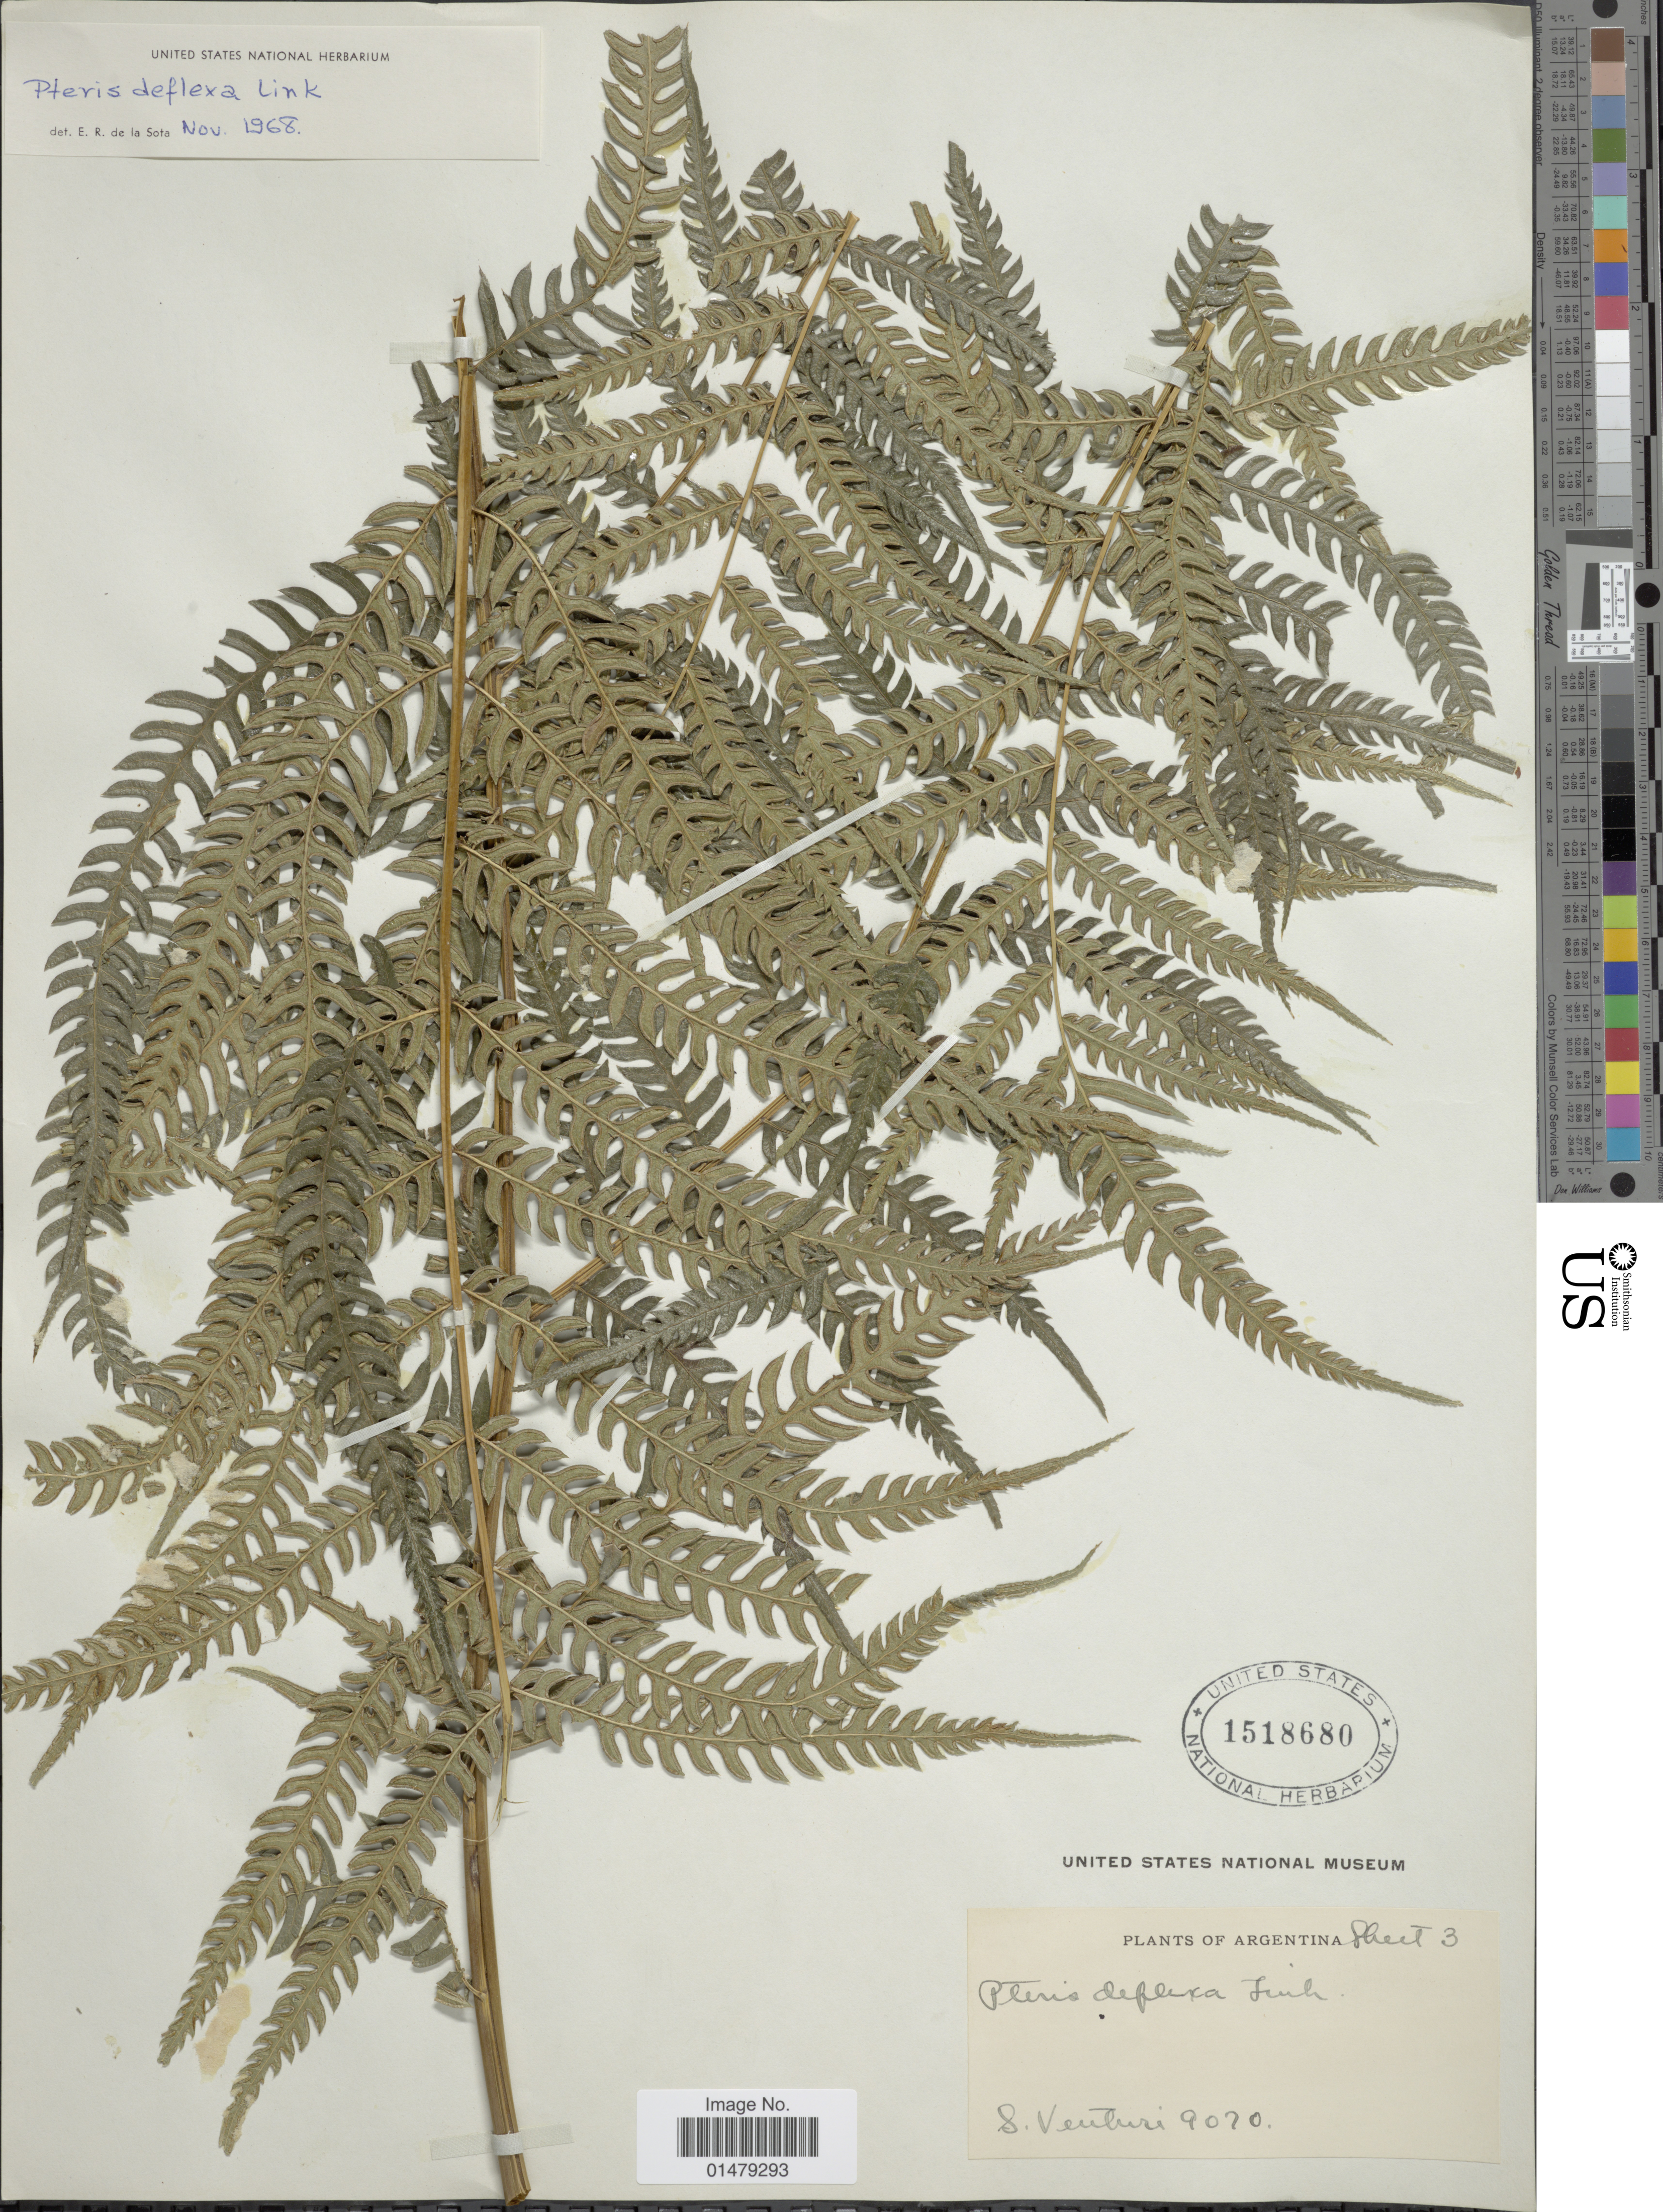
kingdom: Plantae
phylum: Tracheophyta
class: Polypodiopsida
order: Polypodiales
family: Pteridaceae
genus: Pteris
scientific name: Pteris deflexa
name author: Link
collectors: S. Venturi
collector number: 9070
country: Argentina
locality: Argentina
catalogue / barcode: US 1518680